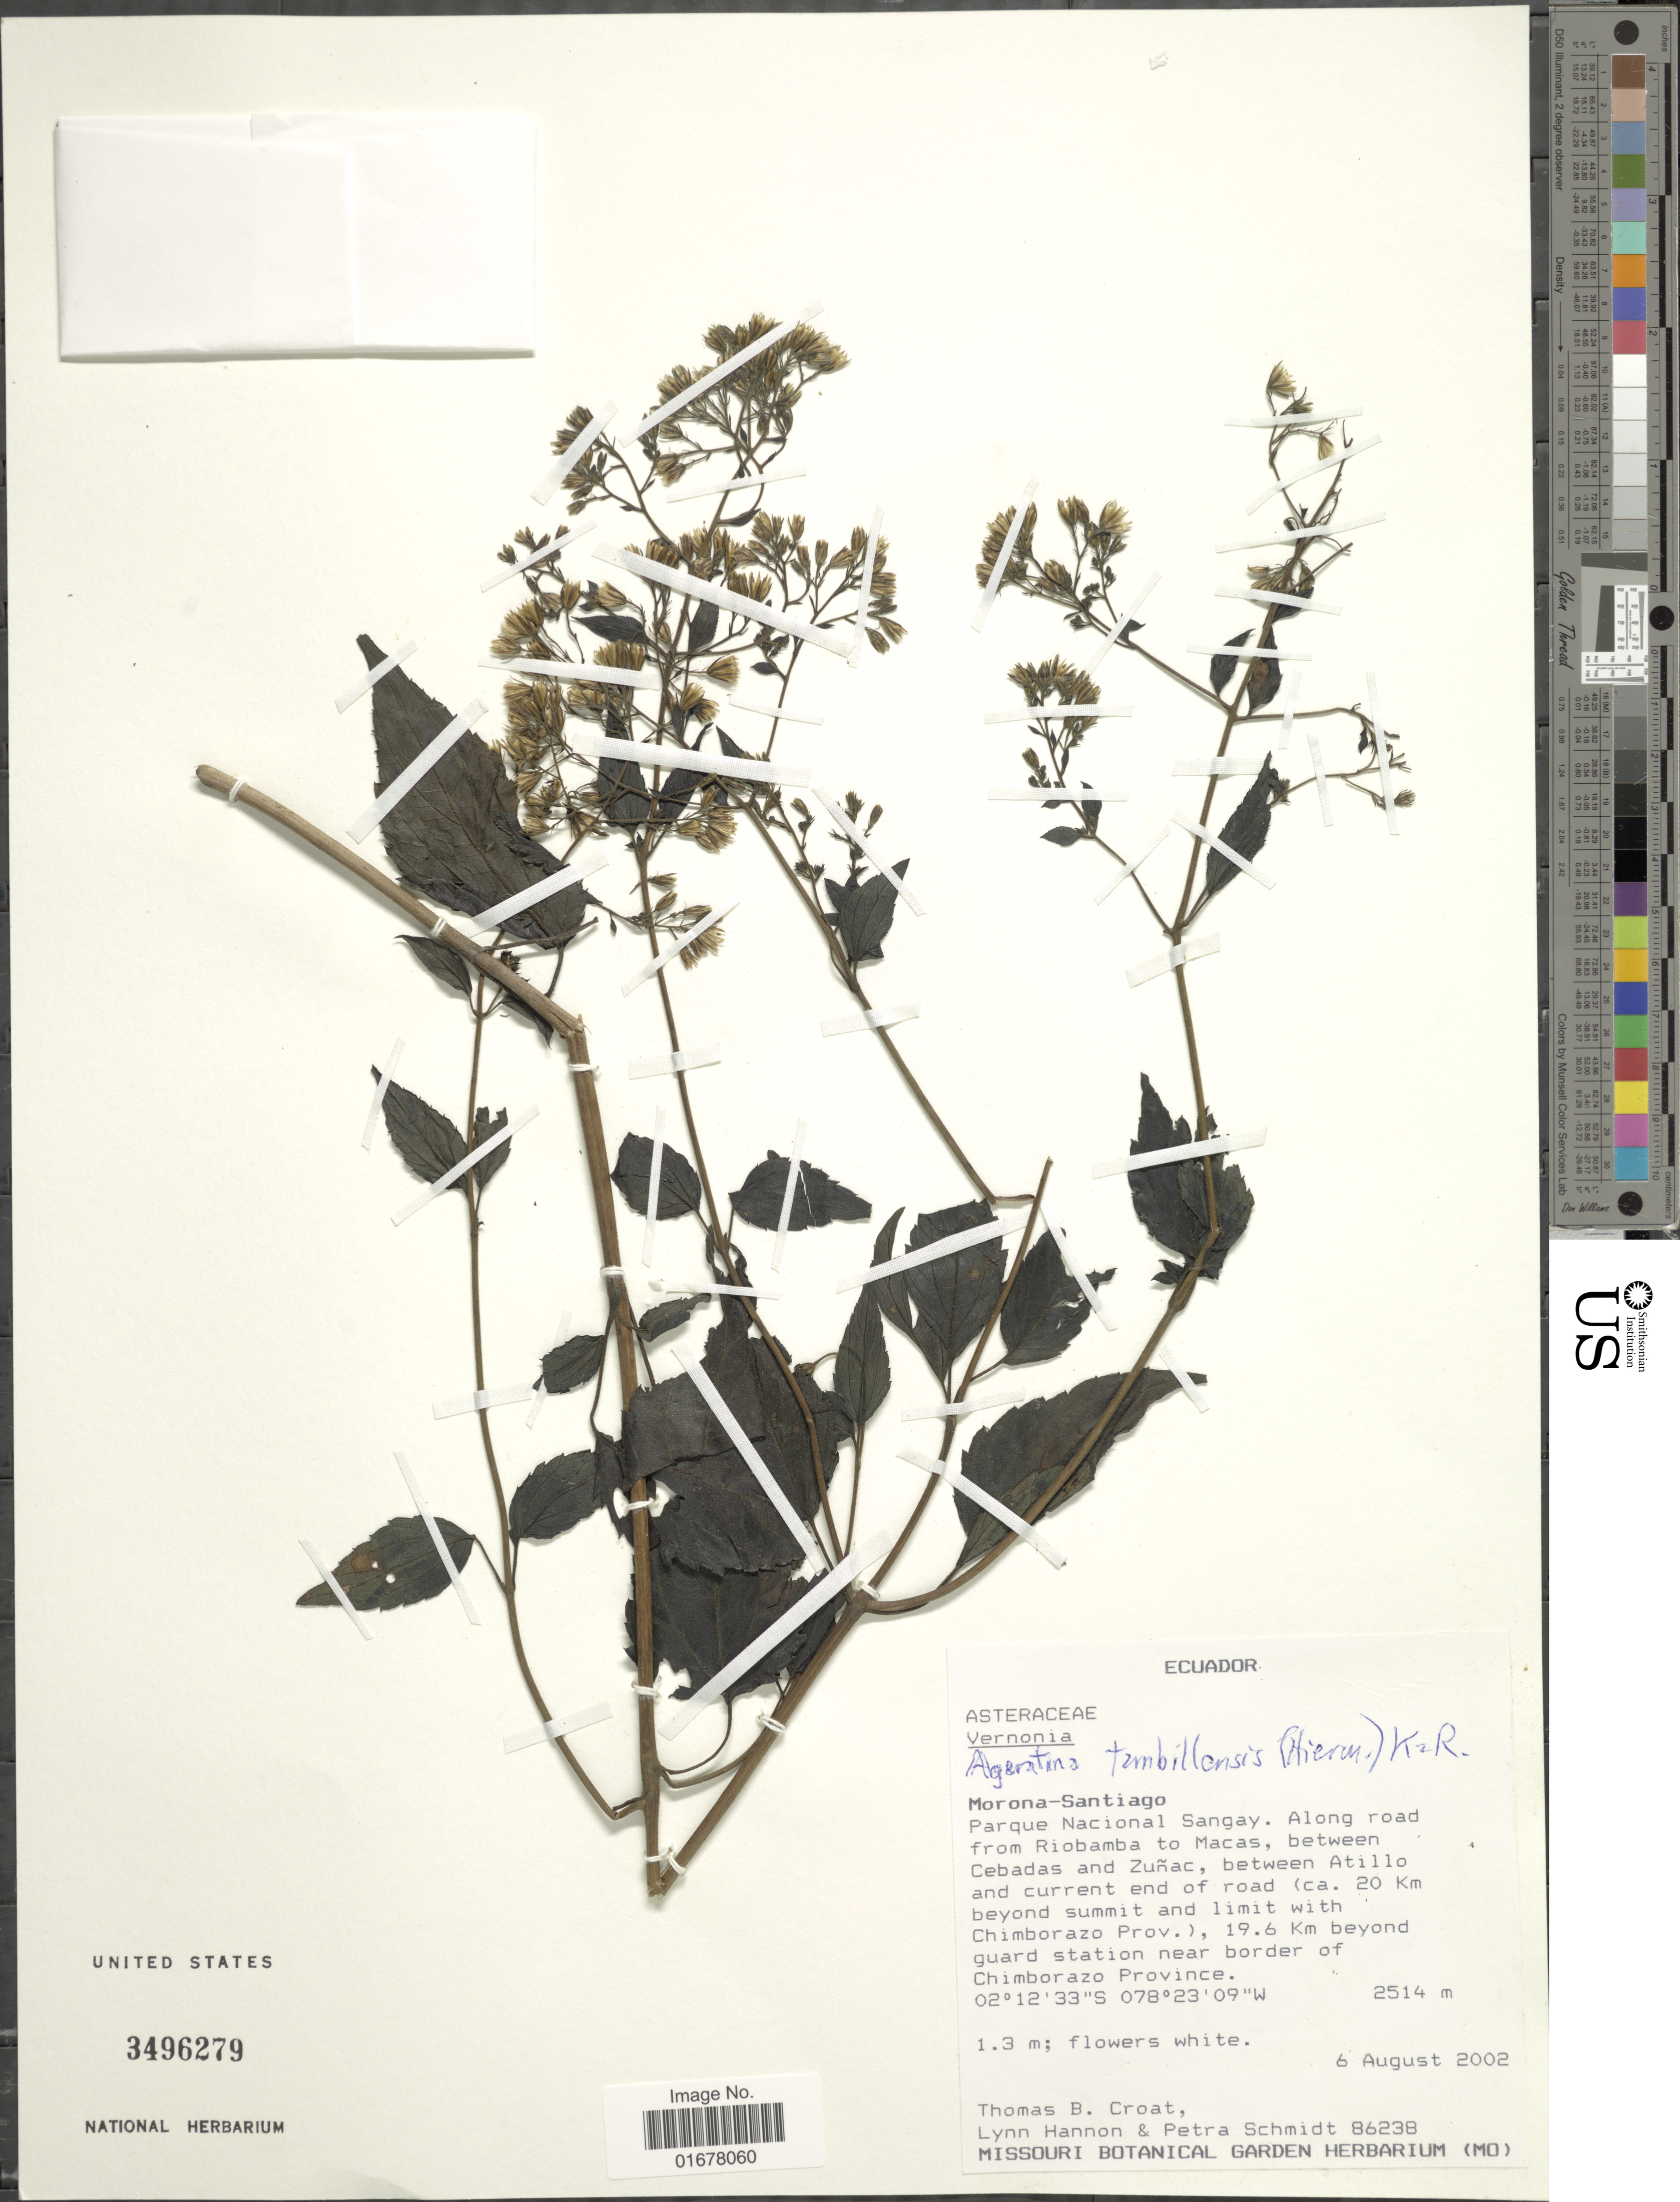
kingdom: Plantae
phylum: Tracheophyta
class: Magnoliopsida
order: Asterales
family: Asteraceae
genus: Ageratina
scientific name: Ageratina tambillensis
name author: (Hieron.) R.M. King & H. Rob.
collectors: T. B. Croat, L. Hannon & P. Schmidt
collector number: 86238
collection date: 2002-08-06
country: Ecuador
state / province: Morona-Santiago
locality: Morona-Santiago, Parque Nacional Sangay, Along road from Riobamba to Macas, between Cebadas and Zunas, between Atillo and current end of road (20 km beyond summit and limit with Chimborazo Prov.) 19.6 Km beyond guard station near border of Chimborazo Province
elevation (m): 2514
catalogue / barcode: US 3496279